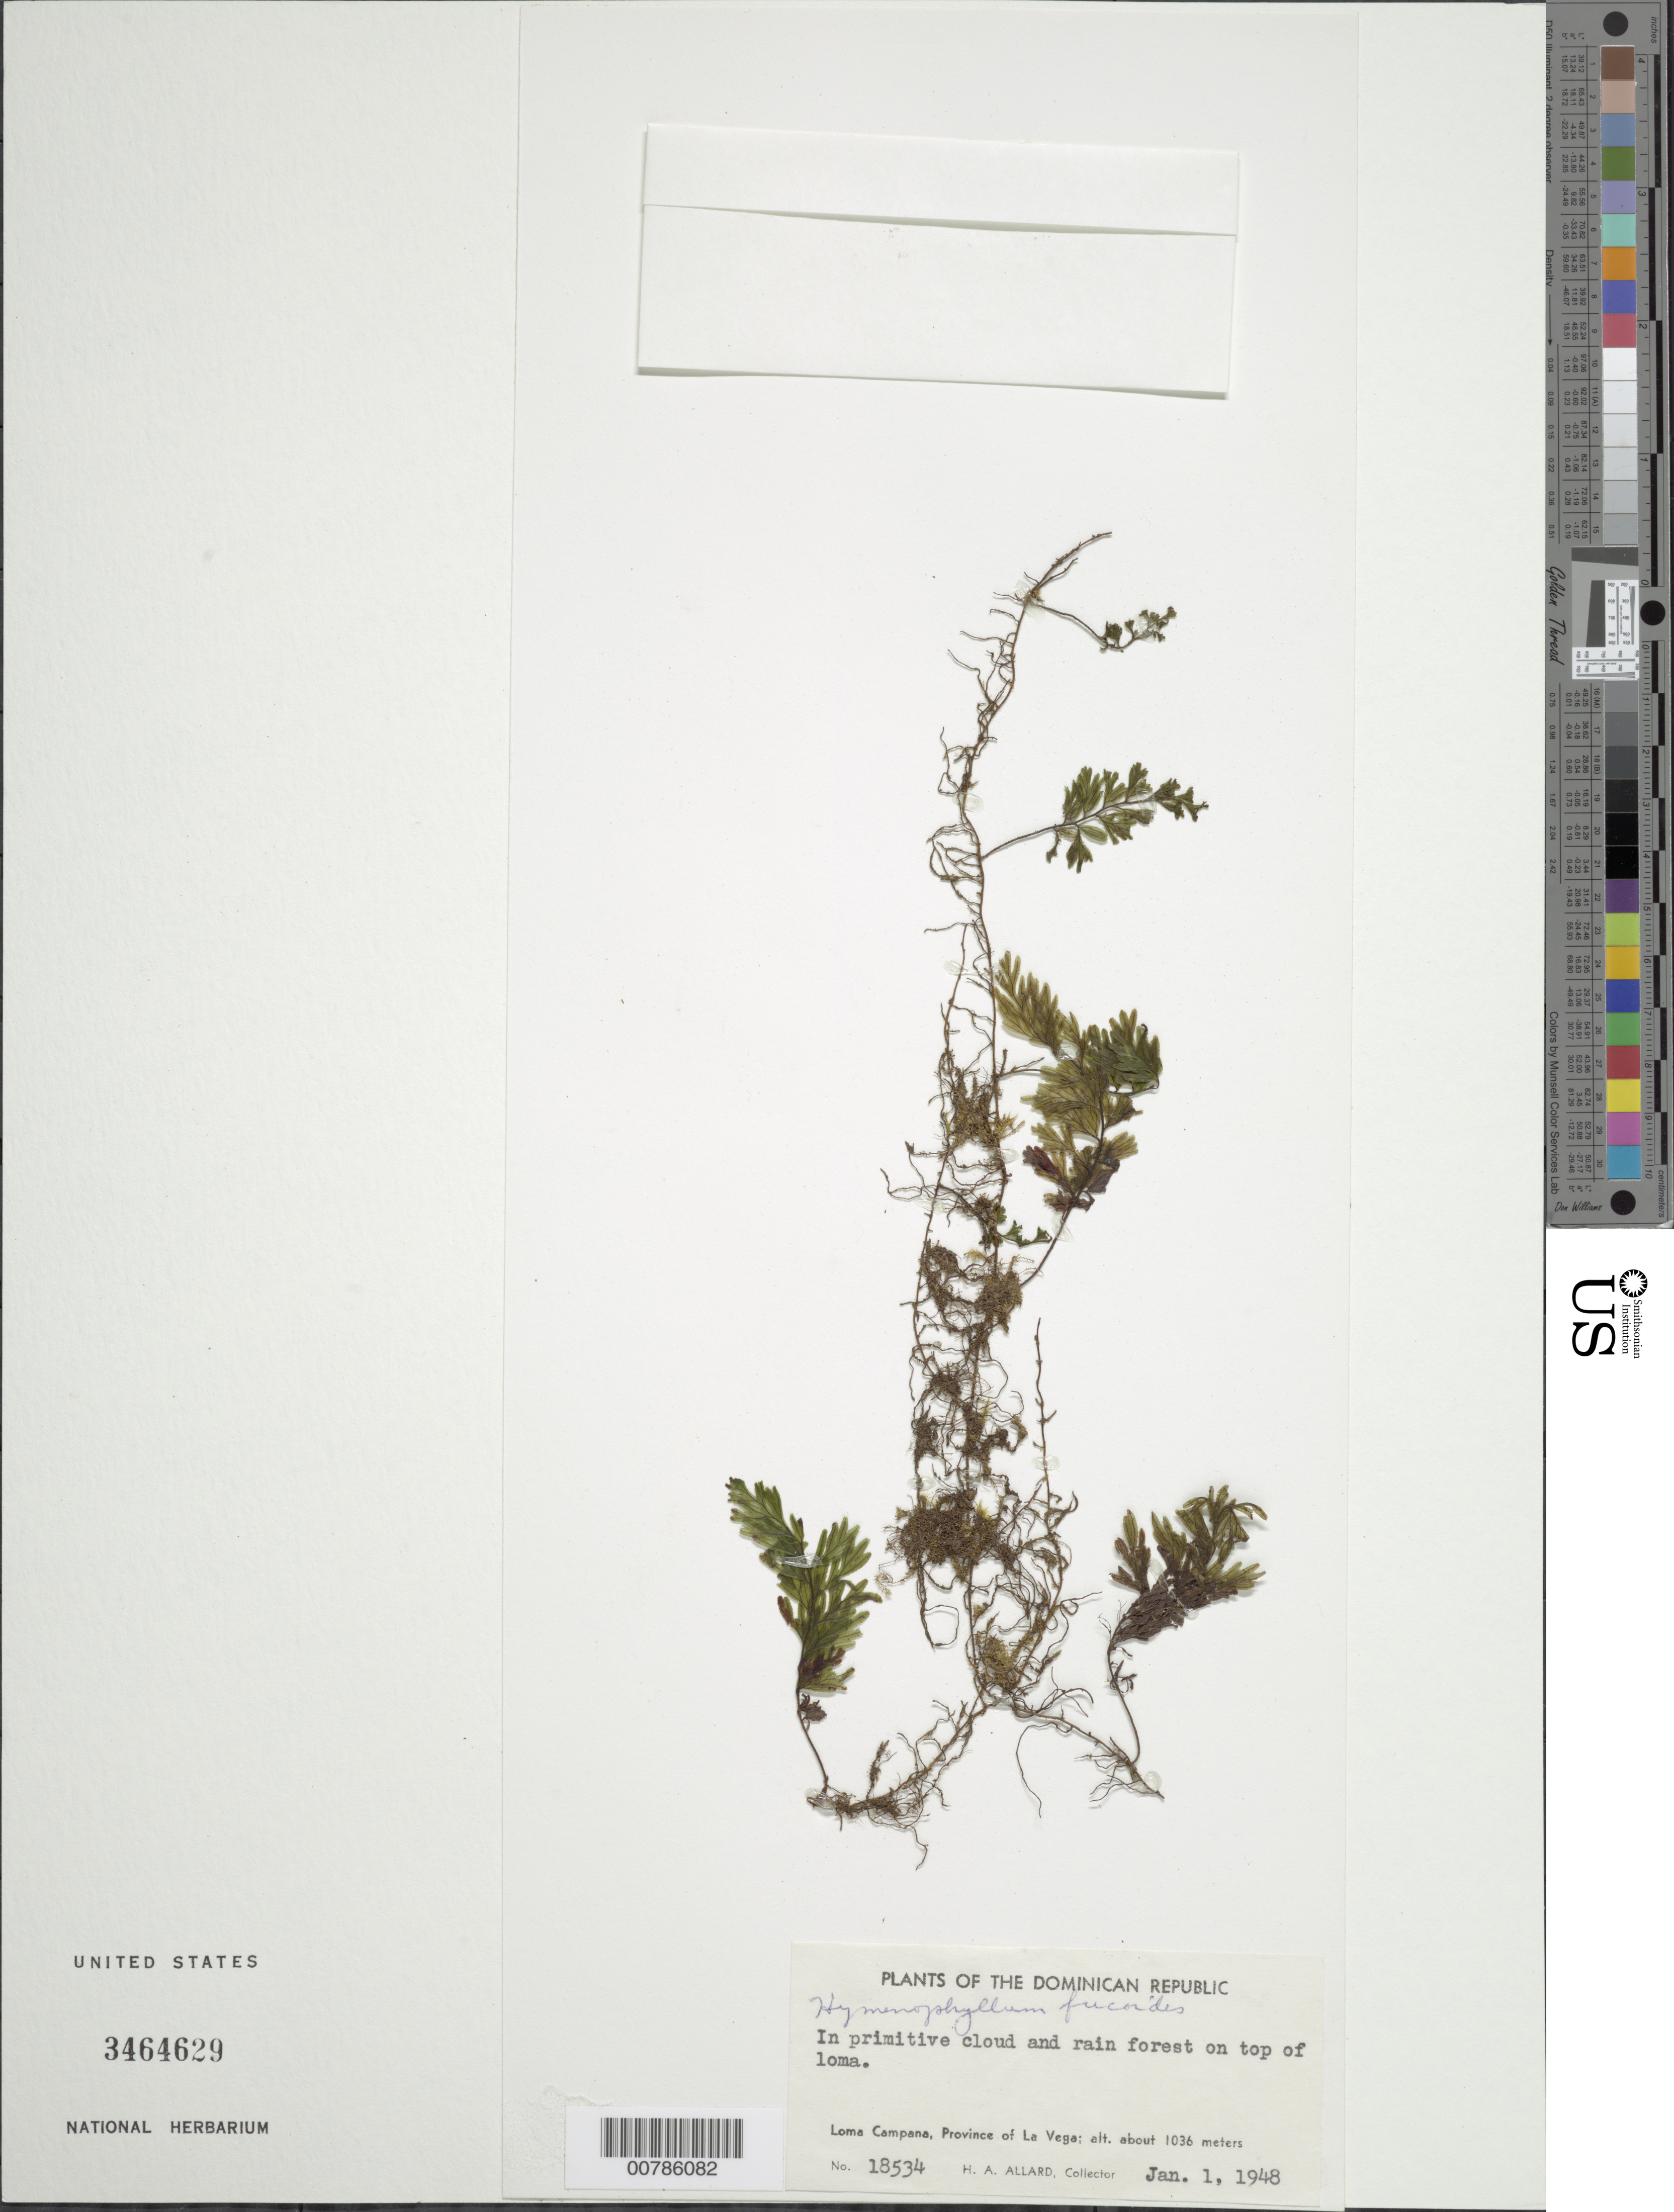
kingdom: Plantae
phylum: Tracheophyta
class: Polypodiopsida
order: Hymenophyllales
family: Hymenophyllaceae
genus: Hymenophyllum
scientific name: Hymenophyllum fucoides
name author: (Sw.) Sw.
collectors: H. A. Allard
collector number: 18534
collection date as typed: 01 Jan 1948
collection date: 1948-01-01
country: Dominican Republic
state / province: La Vega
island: Hispaniola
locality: Loma Campana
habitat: In primitive cloud and rain forest on top of loma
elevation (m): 1036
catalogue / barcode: US 3464629